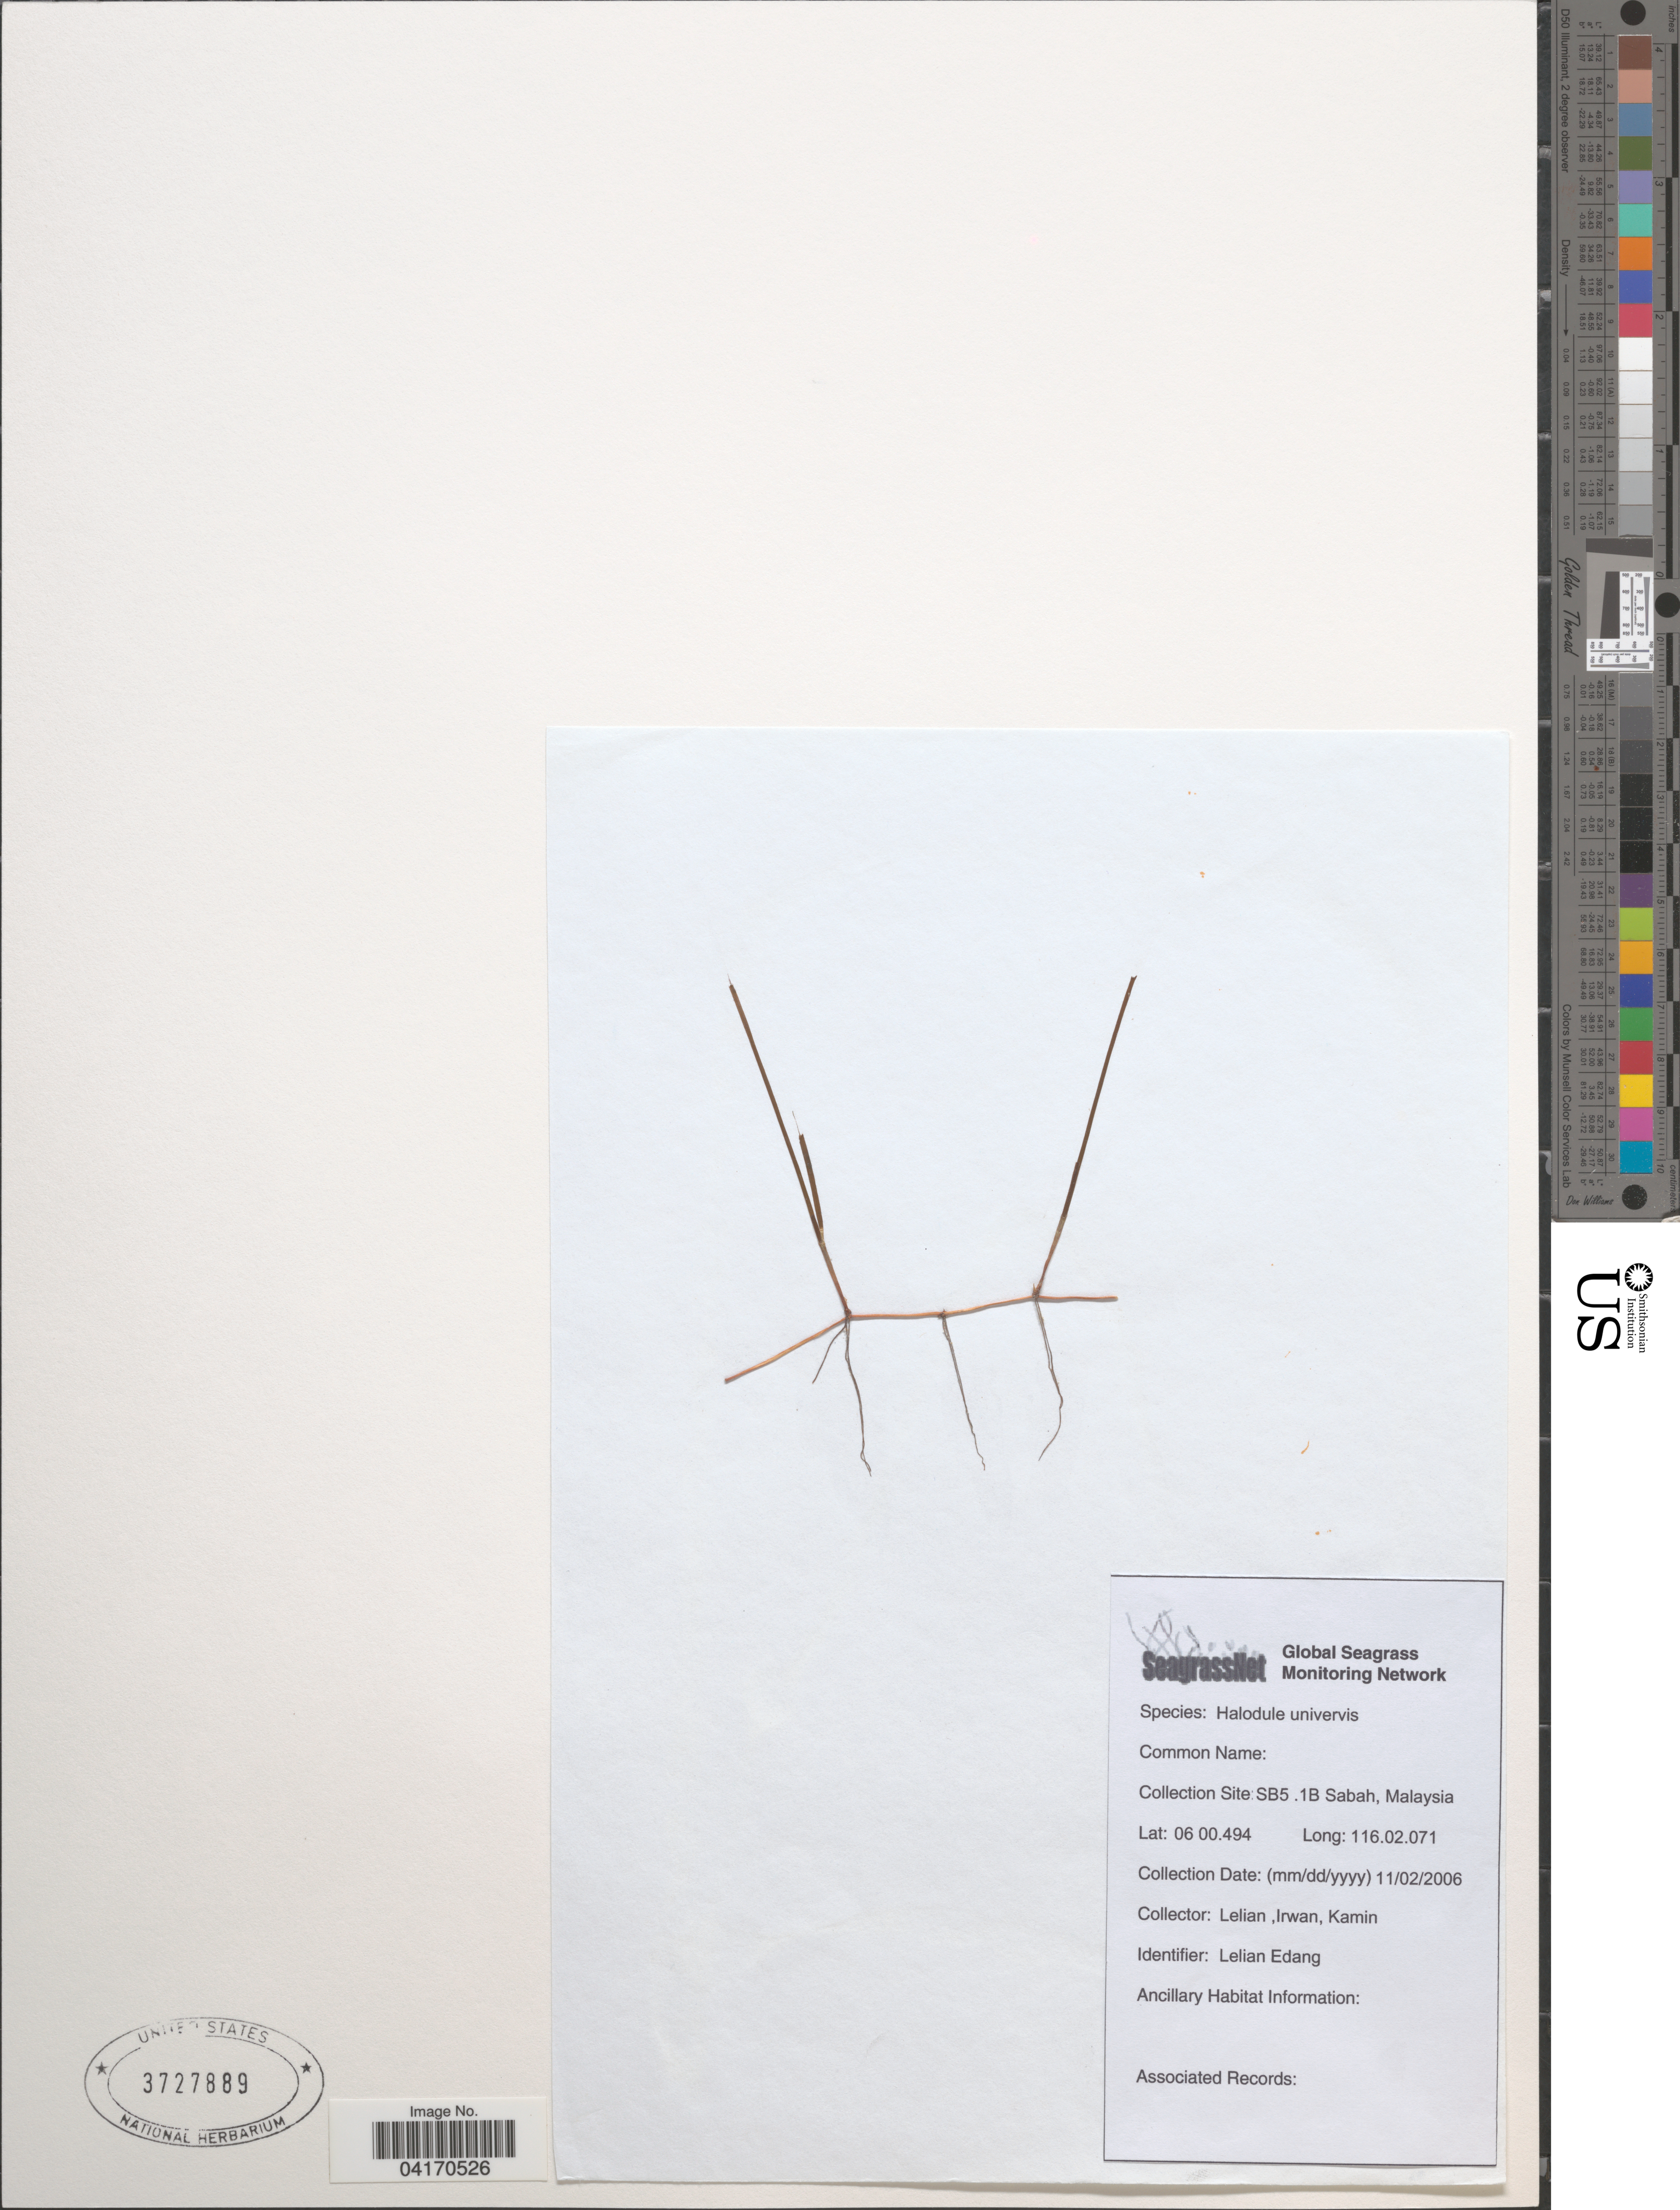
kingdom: Plantae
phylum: Tracheophyta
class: Liliopsida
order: Alismatales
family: Cymodoceaceae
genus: Halodule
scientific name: Halodule uninervis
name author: (Forssk.) Asch.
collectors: Lelian, Irwan & Kamin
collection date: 2006-02-11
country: Malaysia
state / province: Sabah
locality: Collection Site: SB5 .1B.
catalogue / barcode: US 3727889